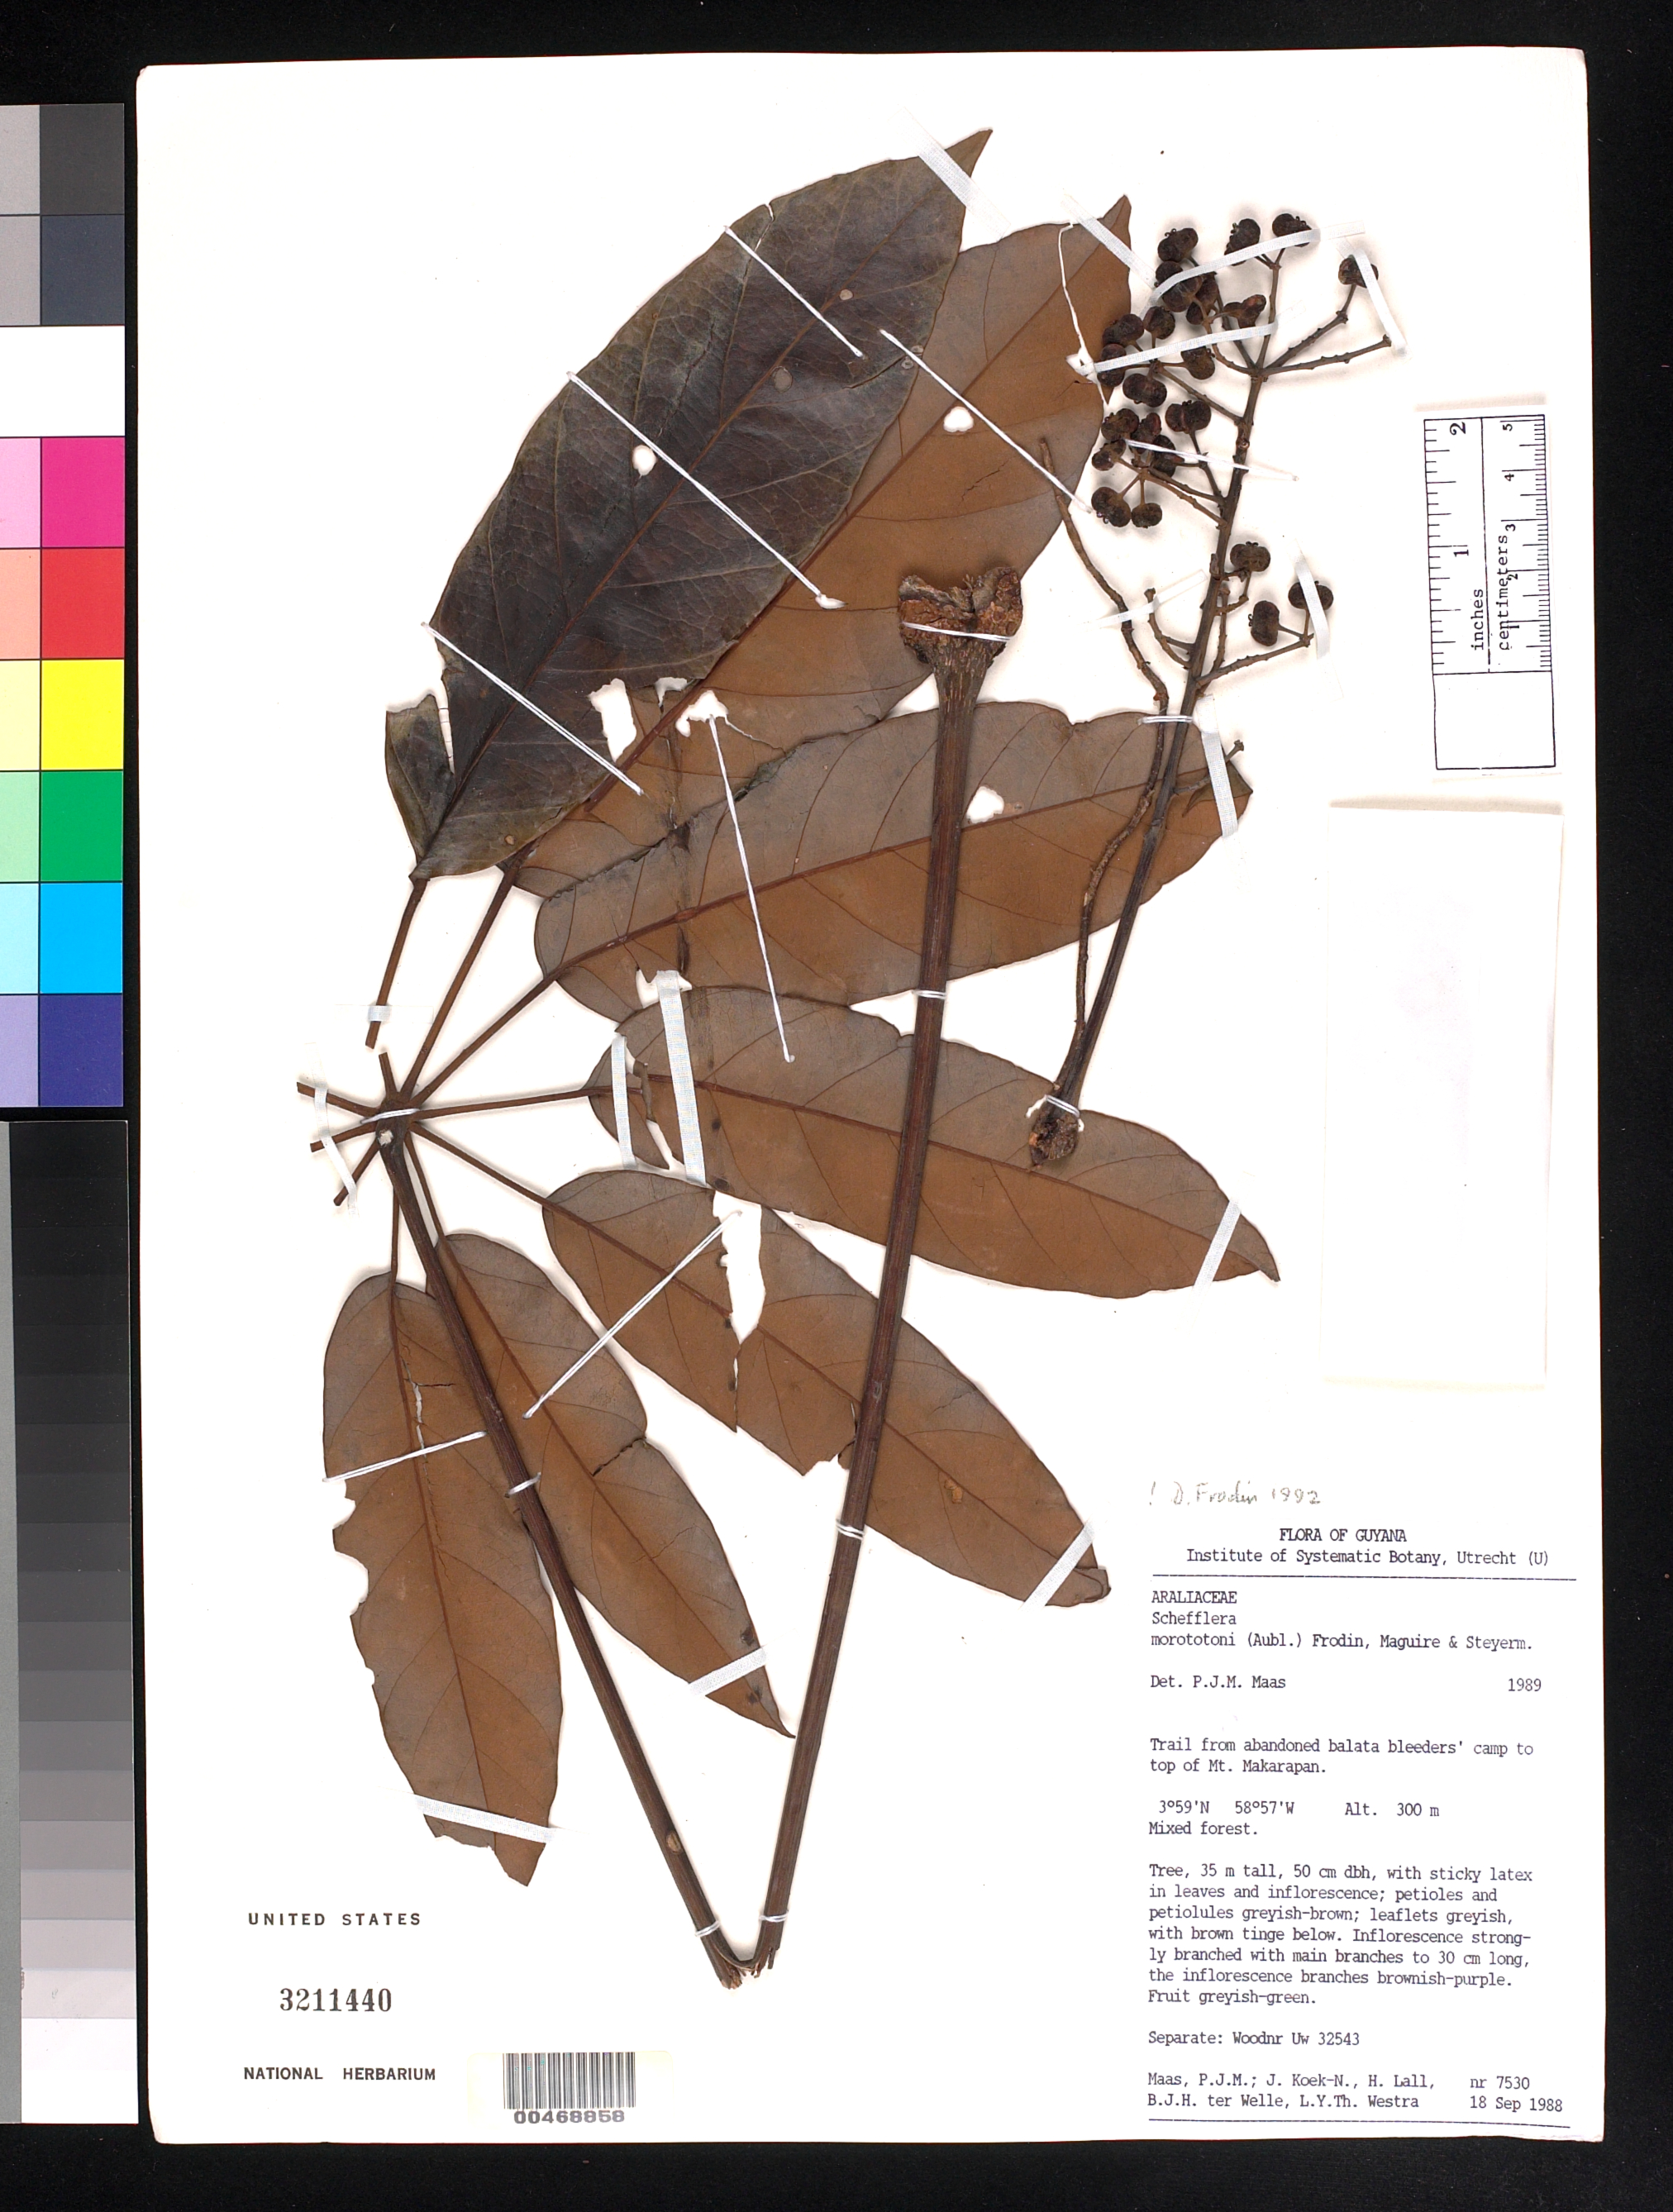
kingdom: Plantae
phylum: Tracheophyta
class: Magnoliopsida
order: Apiales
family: Araliaceae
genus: Schefflera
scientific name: Schefflera morototoni (Aubl.) Maguire, Steyerm. & Frodin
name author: (Aubl.) Maguire et al.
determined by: Frodin, D. G.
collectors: P. Maas, J. Koek-Noorman, H. Lall, B. Welle & L. Y. T. Westra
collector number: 7530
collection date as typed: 18-Sep-88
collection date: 1988-09-18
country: Guyana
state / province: U. Takutu-U. Essequibo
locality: Mt. Makarapan, trail from abandoned balata bleeder camp to top of mt.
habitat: Mixed forest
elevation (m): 300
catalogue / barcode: US 3211440